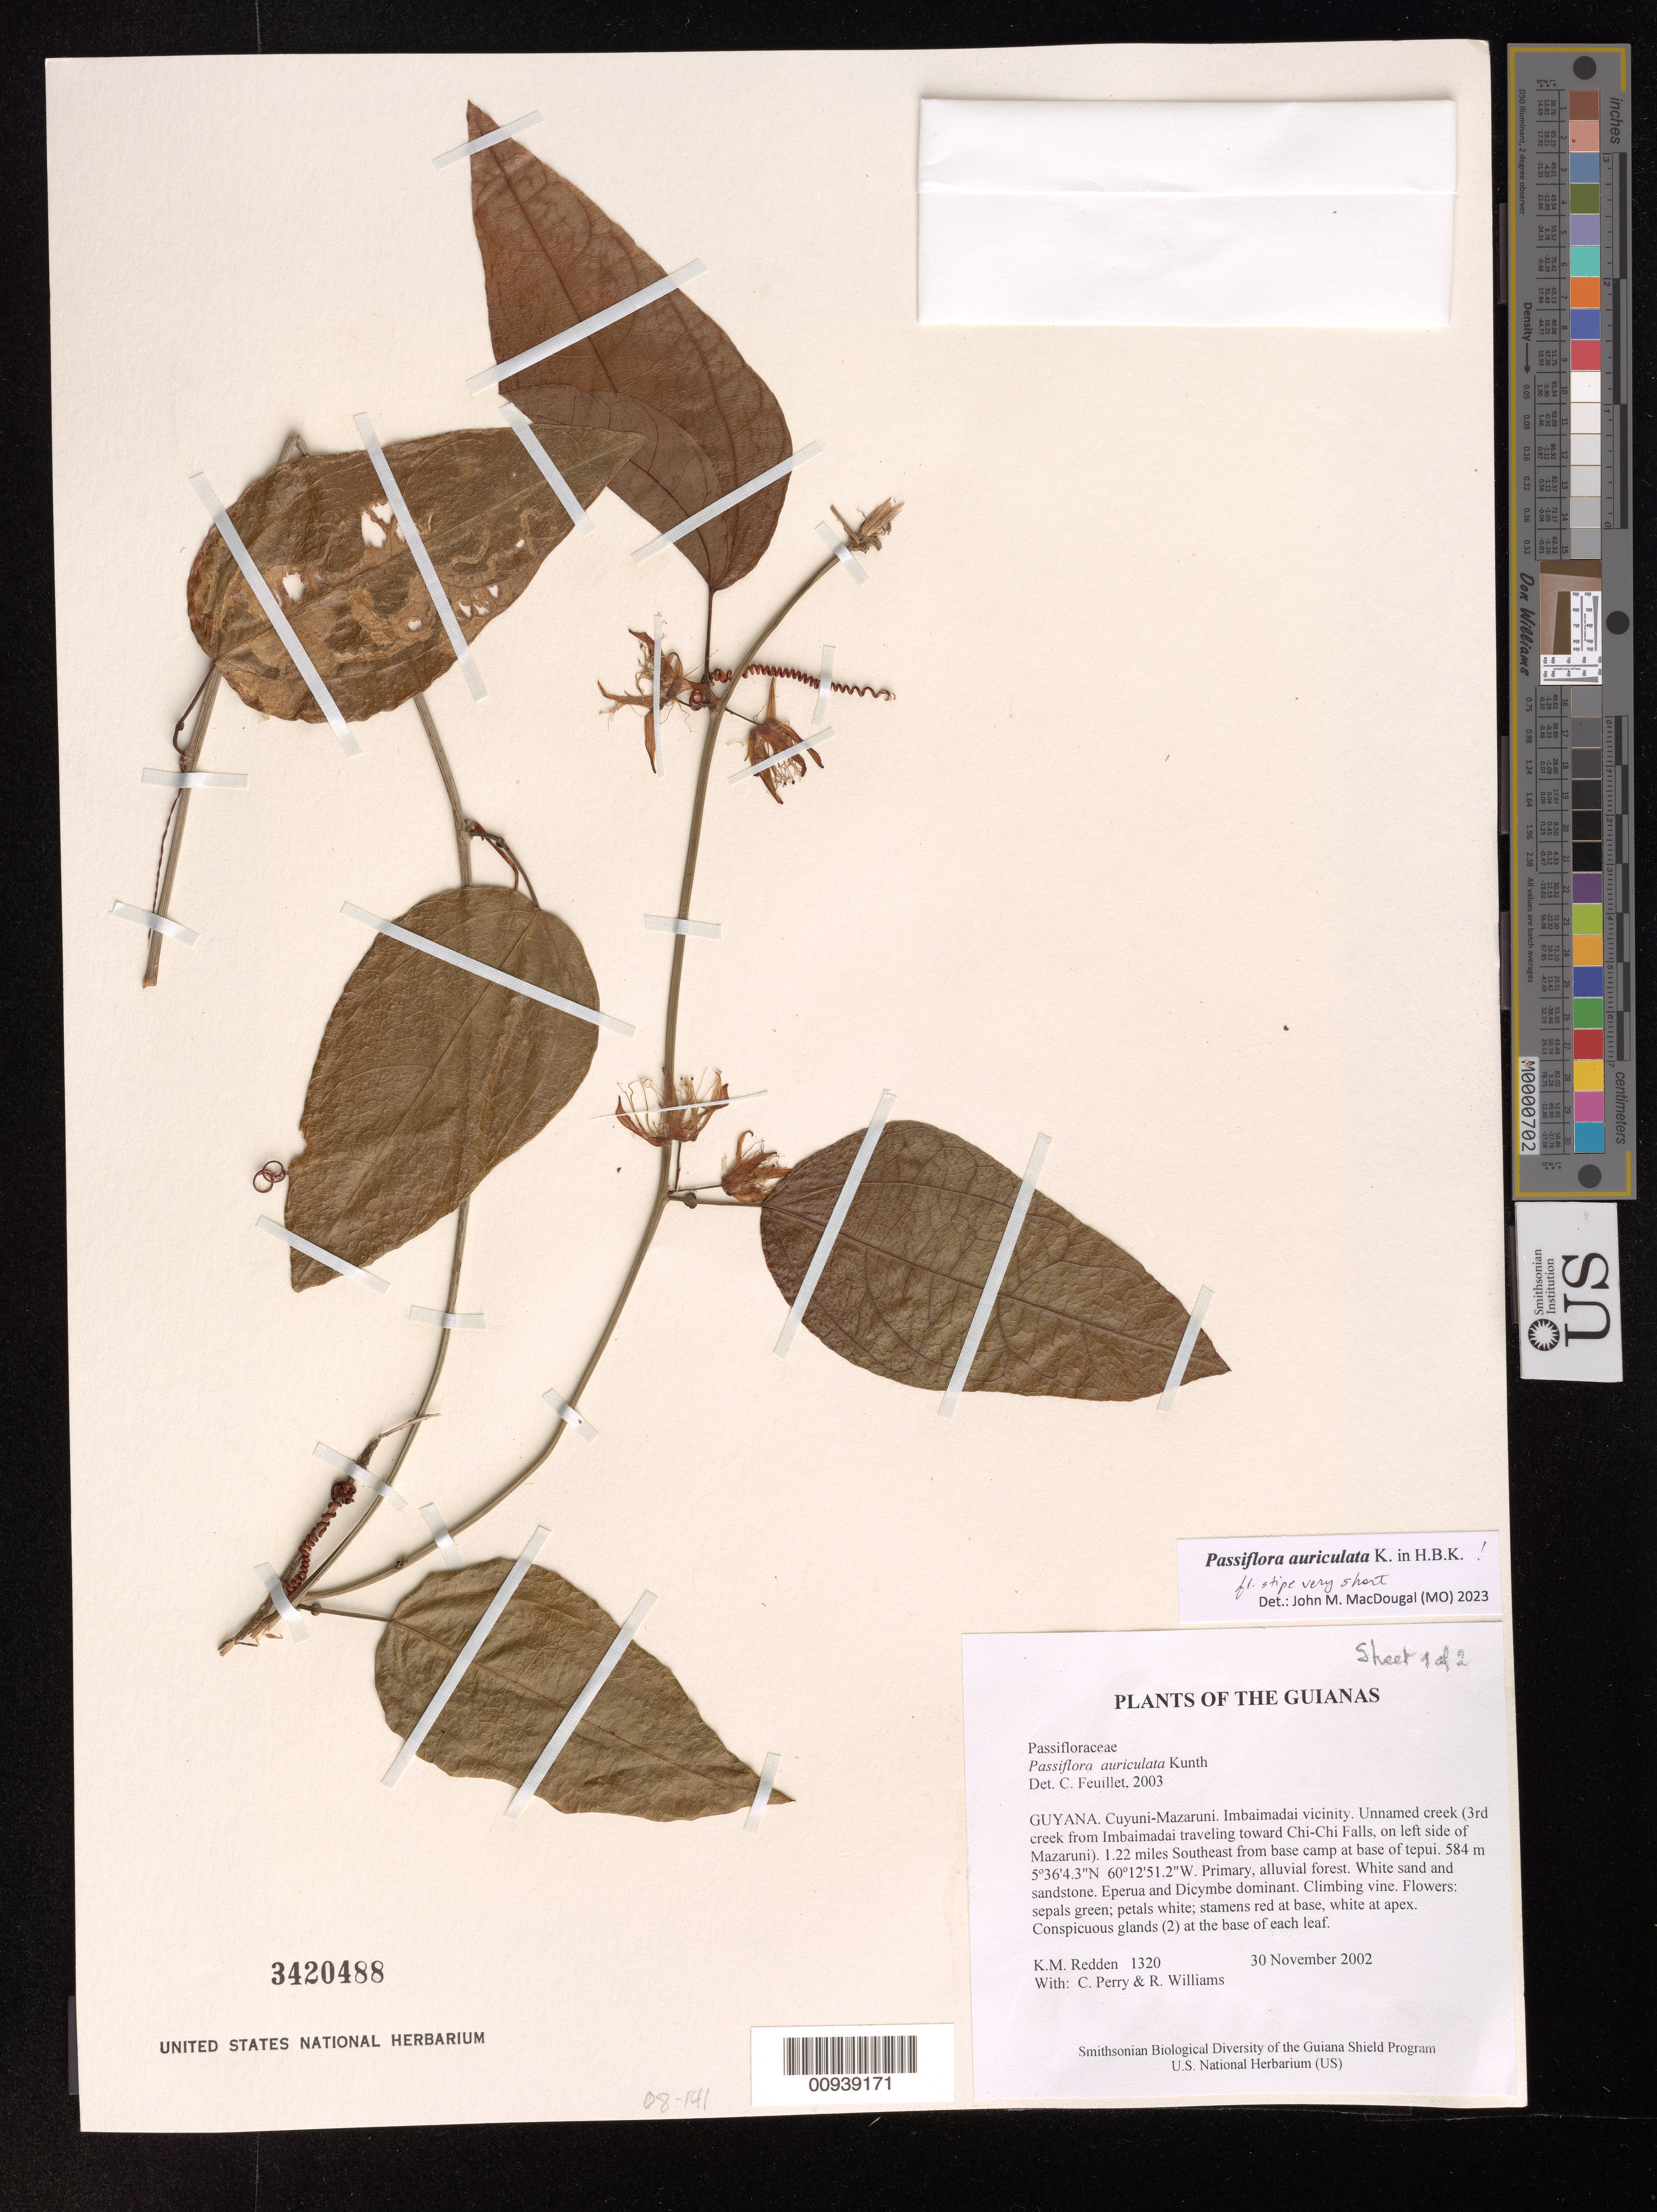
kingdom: Plantae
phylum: Tracheophyta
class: Magnoliopsida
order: Malpighiales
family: Passifloraceae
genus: Passiflora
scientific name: Passiflora auriculata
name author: Kunth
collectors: K. M. Redden, C. Perry & R. Williams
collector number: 1320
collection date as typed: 30 November 2002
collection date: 2002-11-30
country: Guyana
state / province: Cuyuni-Mazaruni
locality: Imbaimadai vicinity. Unnamed creek (3rd creek from Imbaimadai traveling toward Chi-Chi Falls, on left side of Mazaruni). 1.22 miles Southeast from base camp at base of tepui.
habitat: Primary, alluvial forest. White sand and sandstone. Eperua and Dicymbe dominant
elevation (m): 584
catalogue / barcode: US 3420488